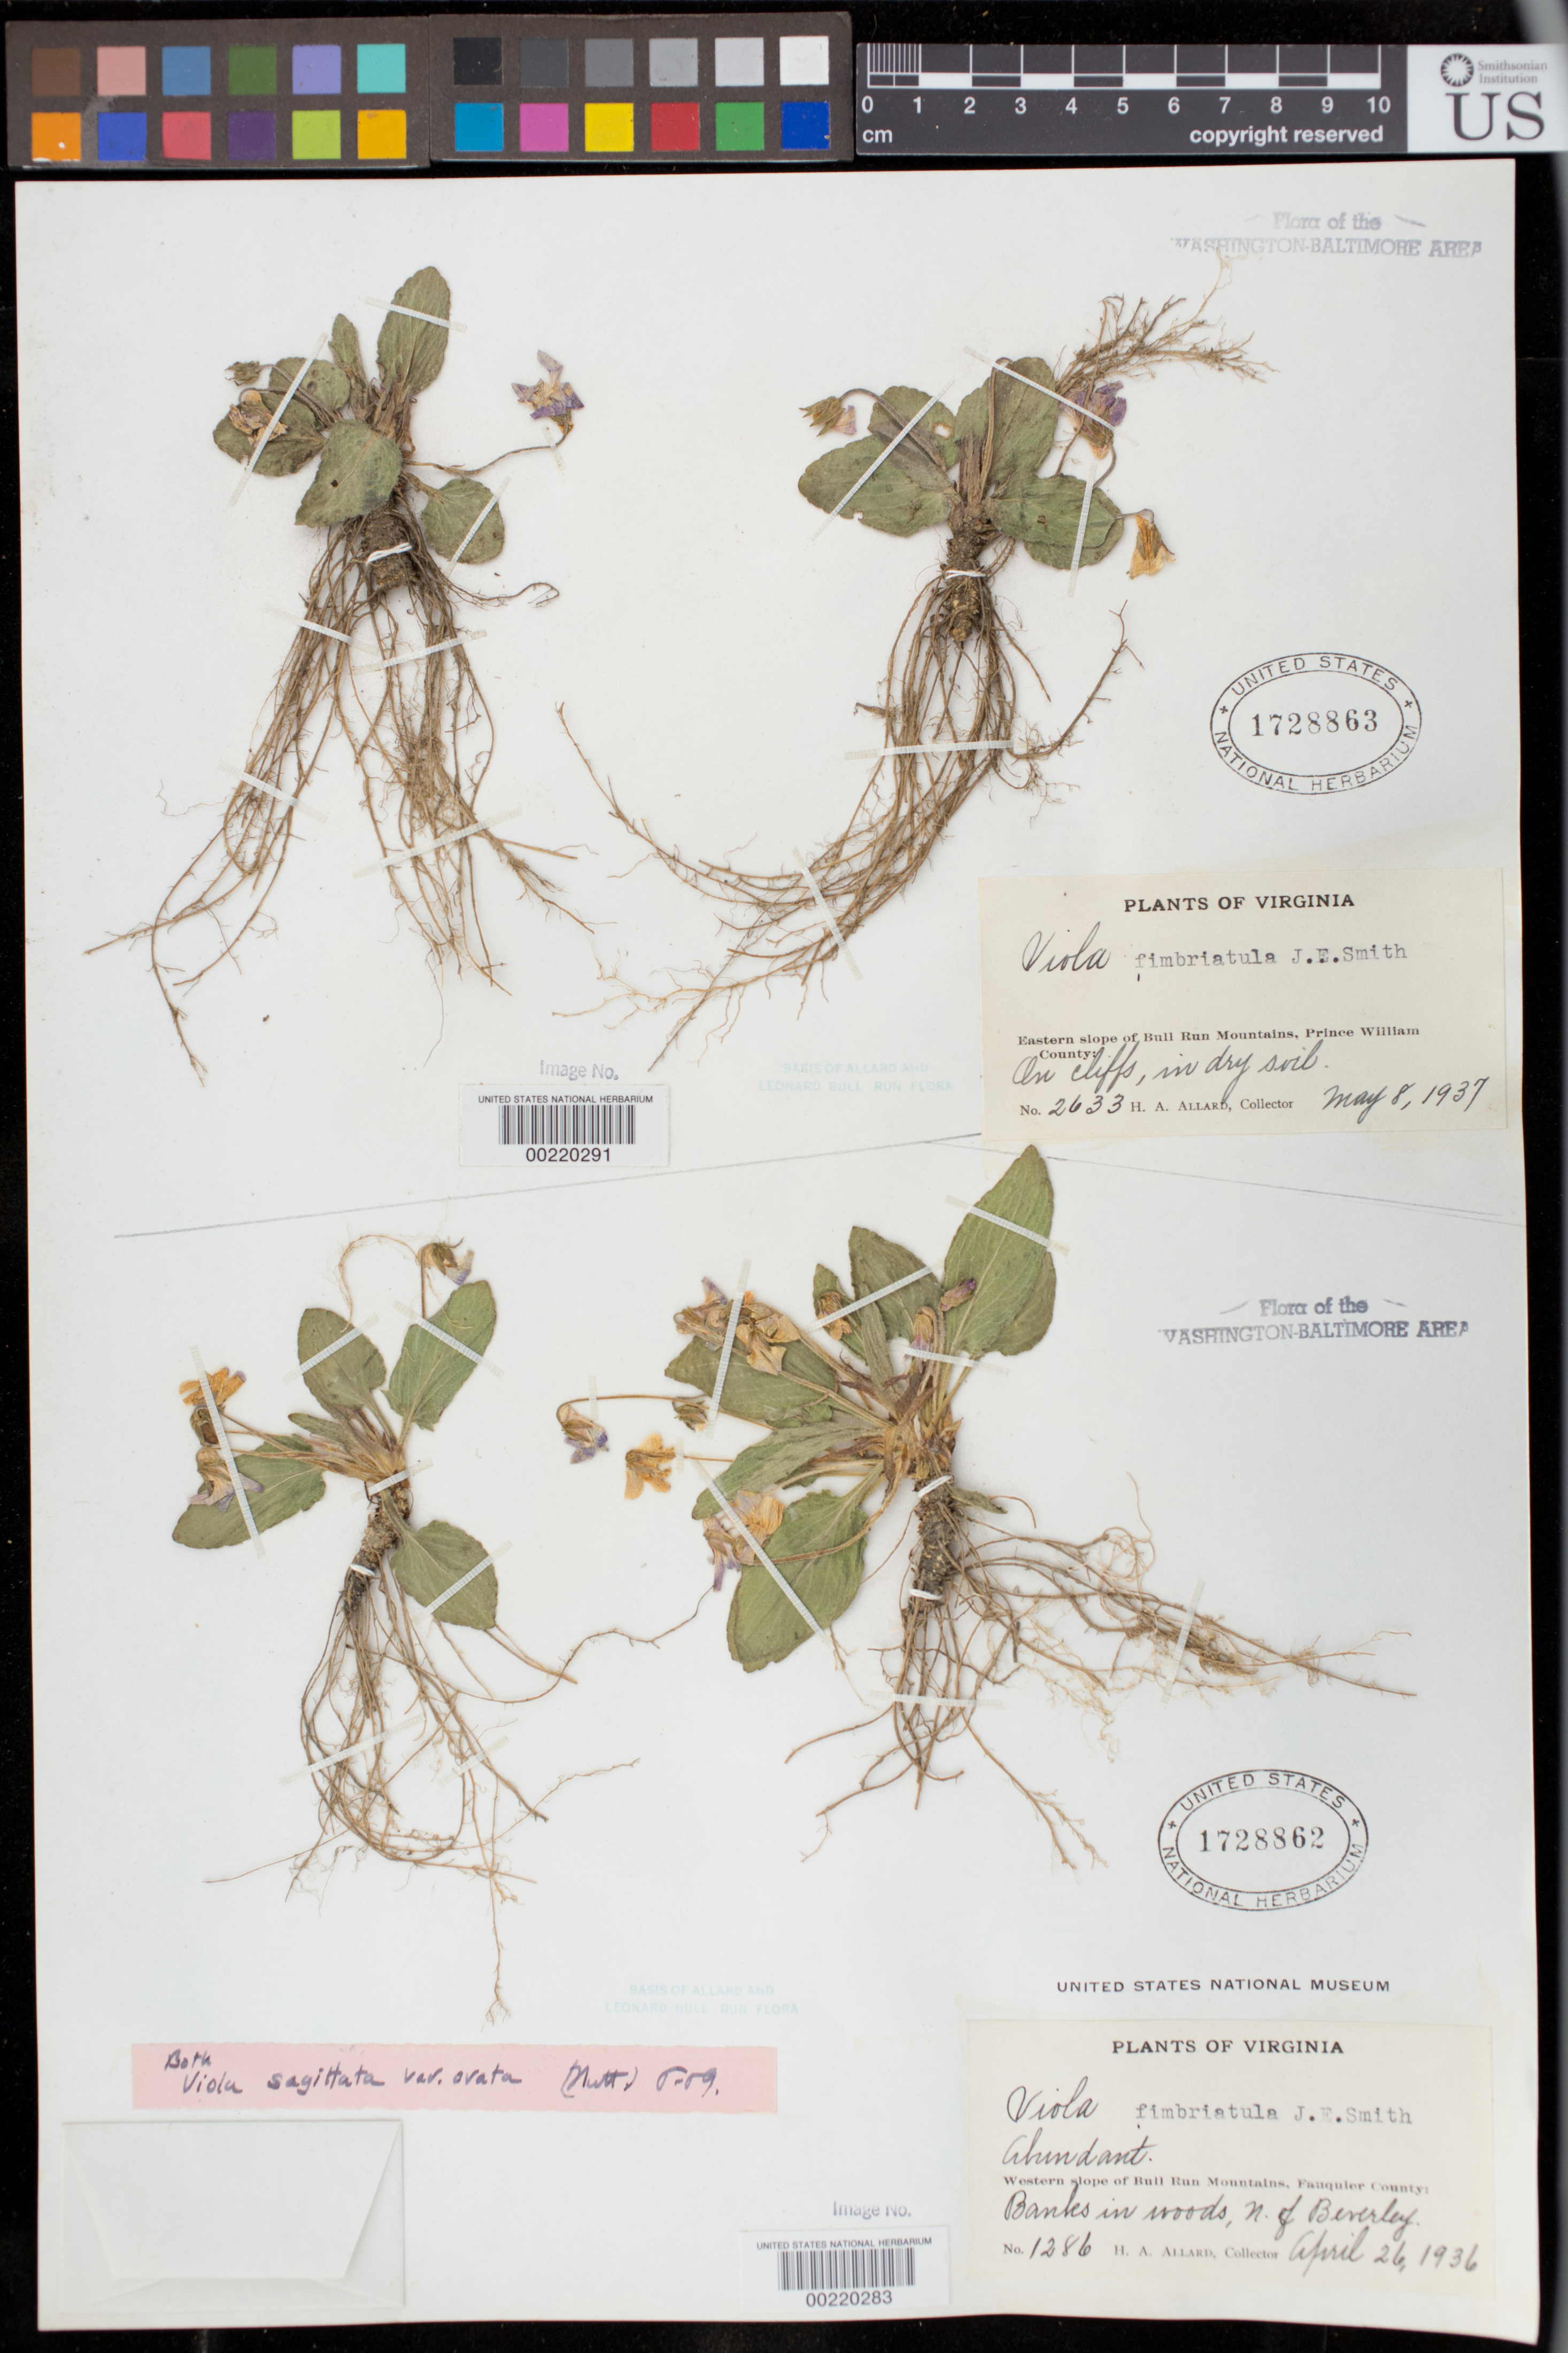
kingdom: Plantae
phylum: Tracheophyta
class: Magnoliopsida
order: Malpighiales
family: Violaceae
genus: Viola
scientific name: Viola sagittata var. ovata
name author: (Nutt.) Torr. & A. Gray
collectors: H. A. Allard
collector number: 1286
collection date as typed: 26 Apr 1936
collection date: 1936-04-26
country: United States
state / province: Virginia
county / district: Fauquier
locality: Western Slope of Bull Run Mountains, North of Beverley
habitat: banks in woods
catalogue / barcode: US 1728862